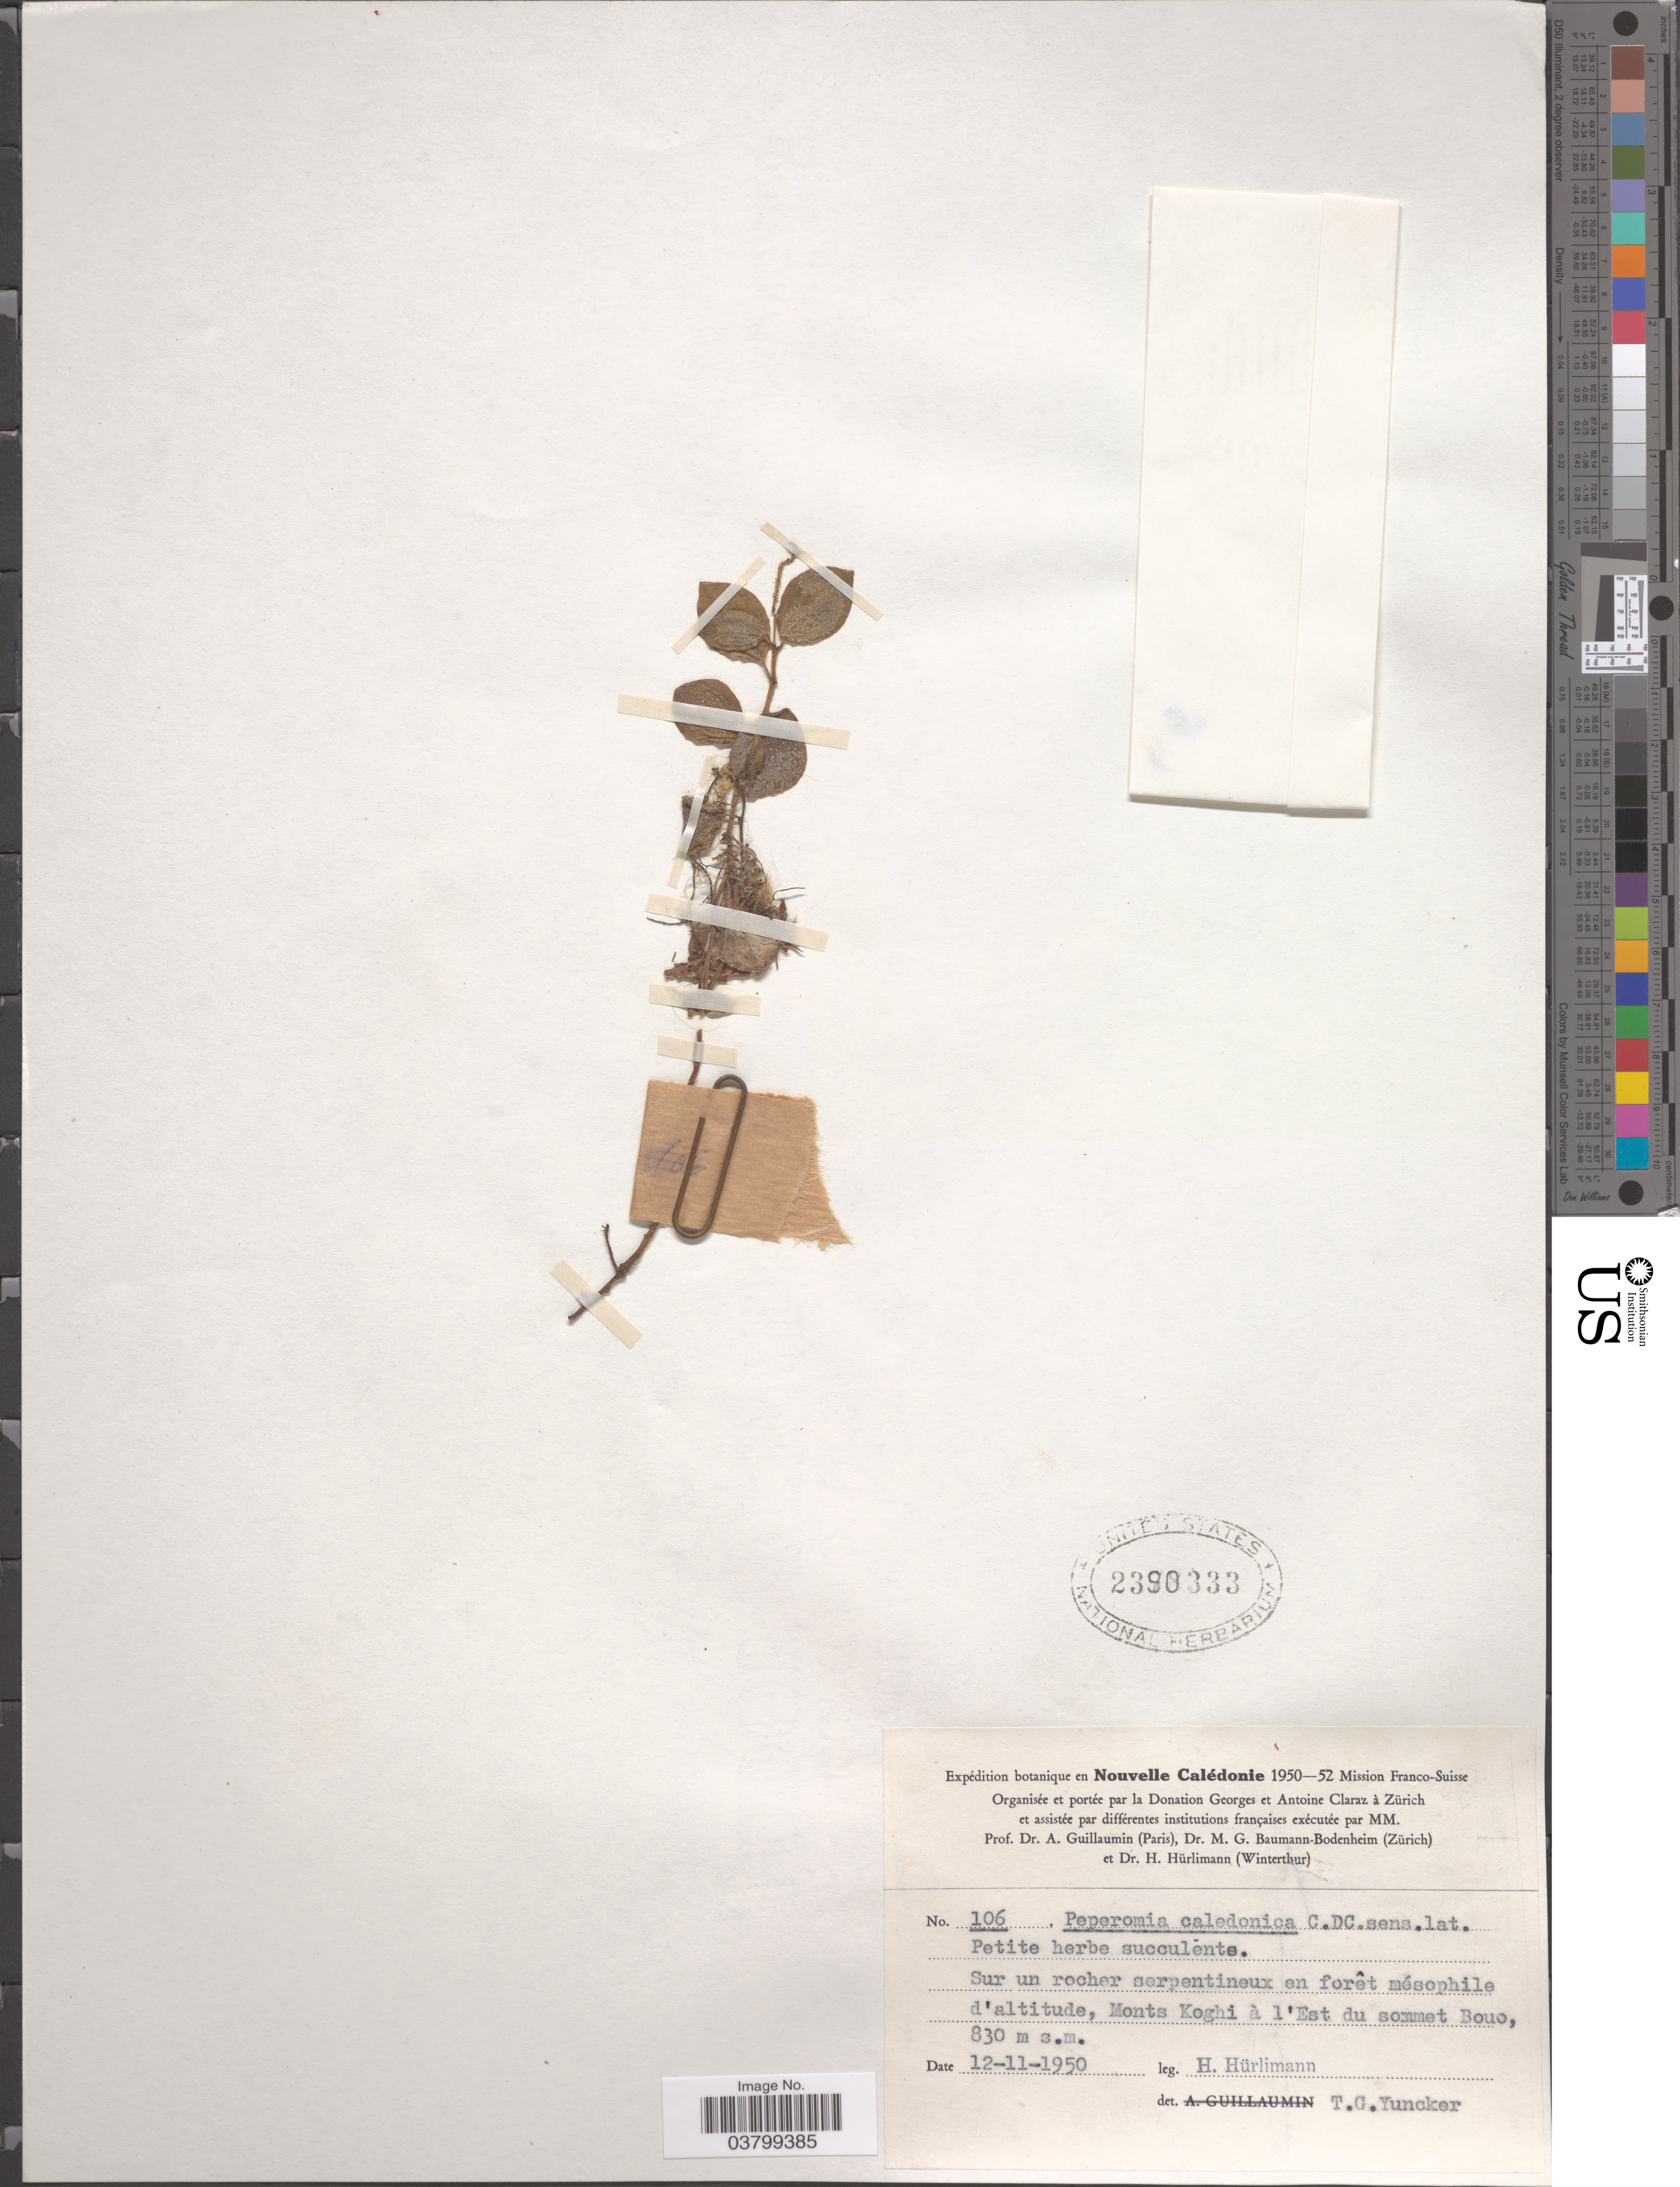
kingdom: Plantae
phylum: Tracheophyta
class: Magnoliopsida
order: Piperales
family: Piperaceae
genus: Peperomia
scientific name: Peperomia caledonica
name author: C. DC.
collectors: H. Hurlimann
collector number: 106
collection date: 1950-11-12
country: New Caledonia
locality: Nouvelle Calédonie. Sur un rocher serpentineux en forêt mésophile d'altitude, Monts Koghi à l'Est du sommet Bouo.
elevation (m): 830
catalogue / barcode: US 2390333